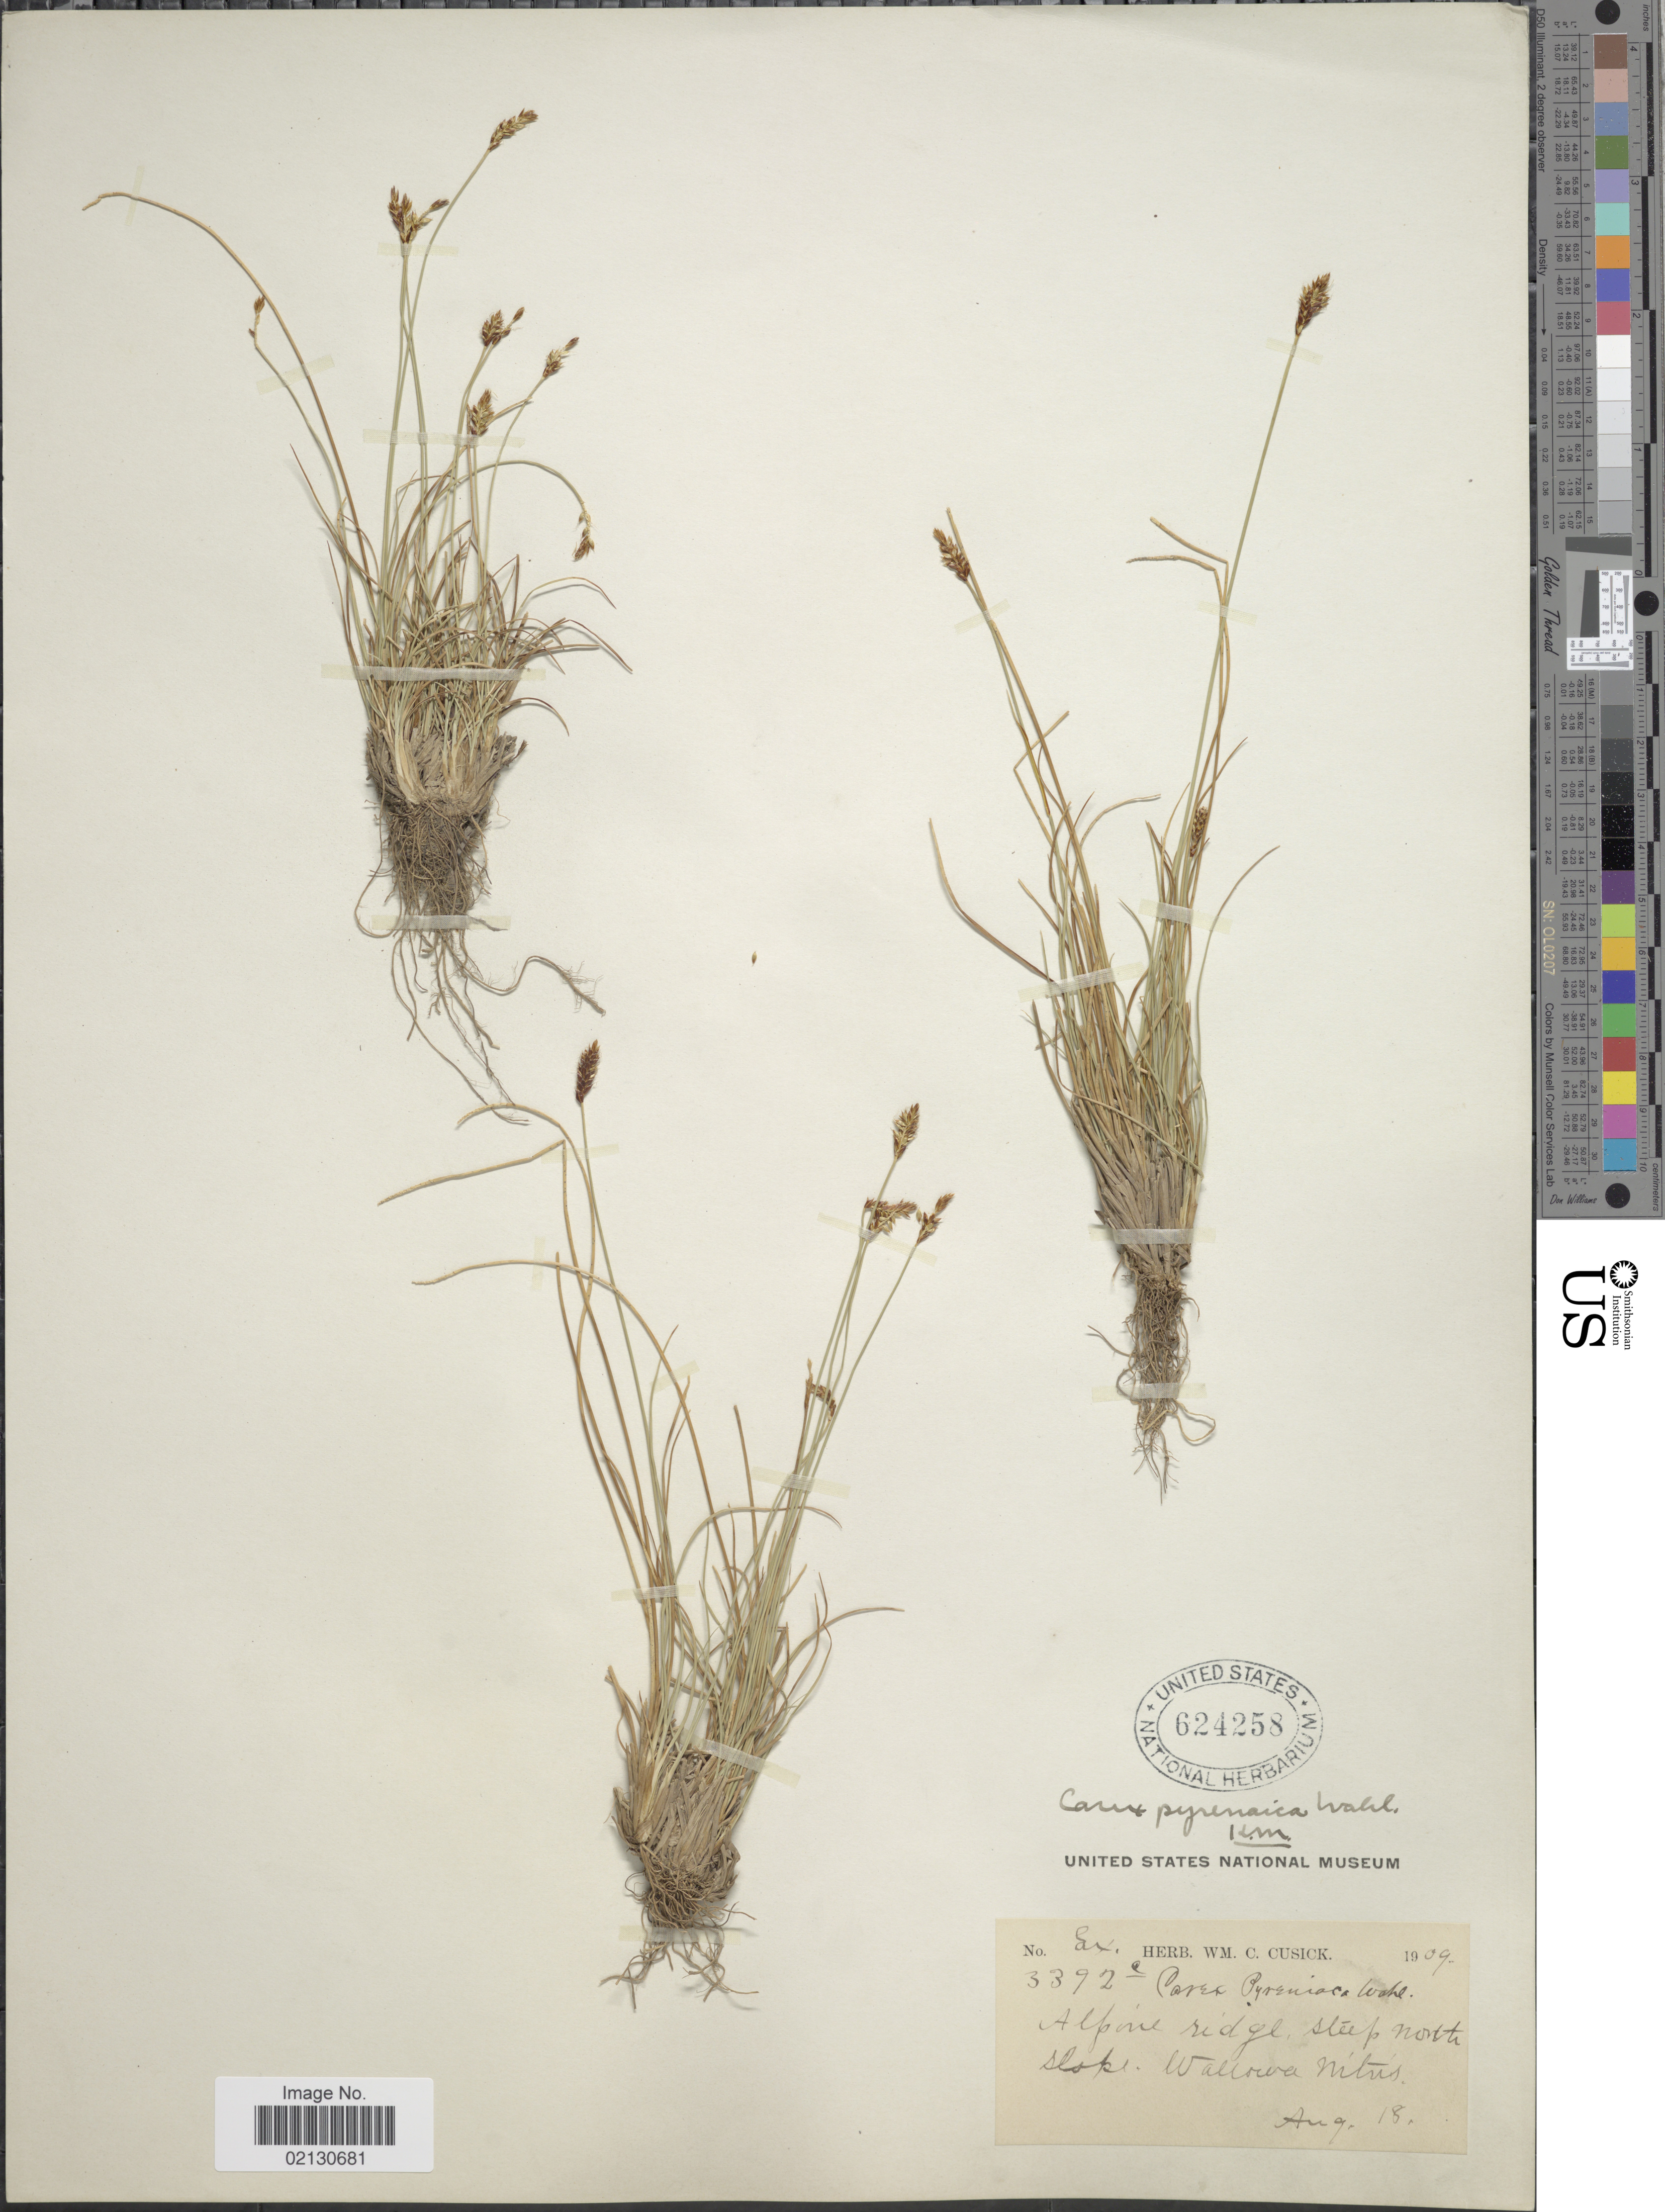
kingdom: Plantae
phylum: Tracheophyta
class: Liliopsida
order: Poales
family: Cyperaceae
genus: Carex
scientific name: Carex micropoda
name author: C.A. Mey.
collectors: ex herb. Wm. C. Cusick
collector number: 3392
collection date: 1909-08-18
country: United States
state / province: Oregon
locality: Steep north slope. Wallowa Mtns.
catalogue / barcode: US 624258